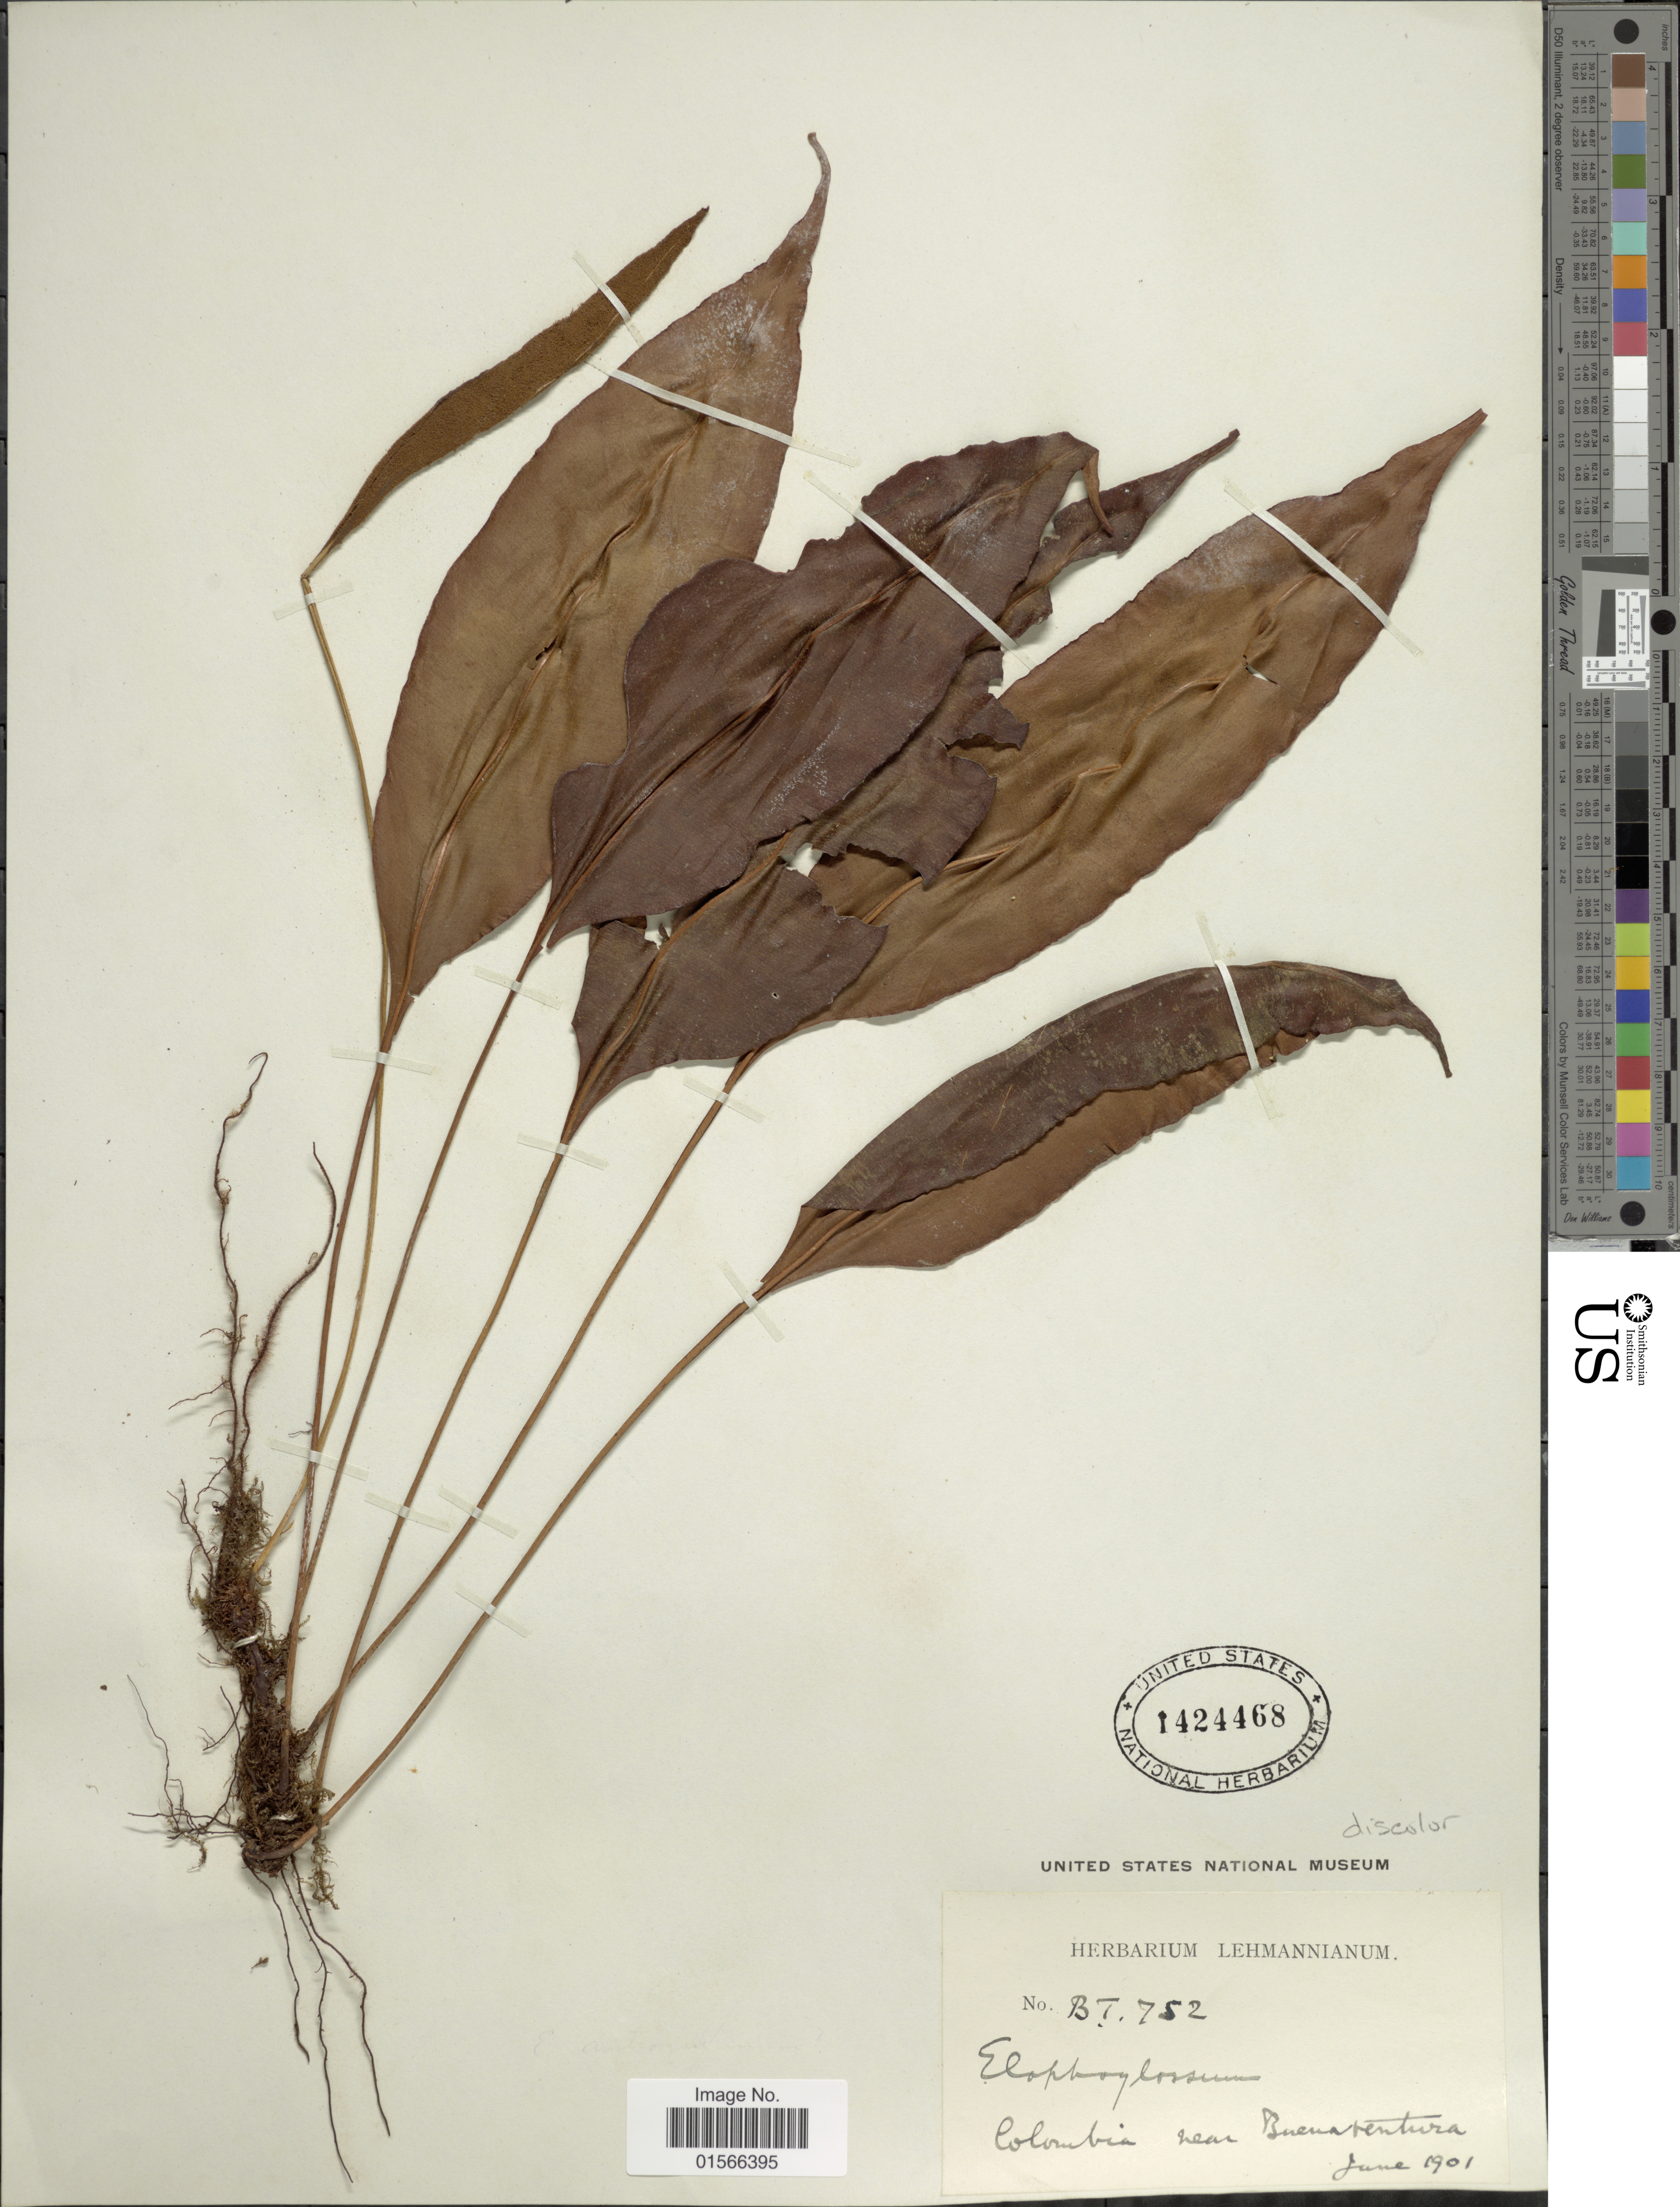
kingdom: Plantae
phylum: Tracheophyta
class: Polypodiopsida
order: Polypodiales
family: Dryopteridaceae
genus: Elaphoglossum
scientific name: Elaphoglossum discolor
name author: (Kuhn) C. Chr.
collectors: ex herb. Lehmannianum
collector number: B.T.752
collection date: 1901-06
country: Colombia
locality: Near Buenaventura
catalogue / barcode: US 1424468